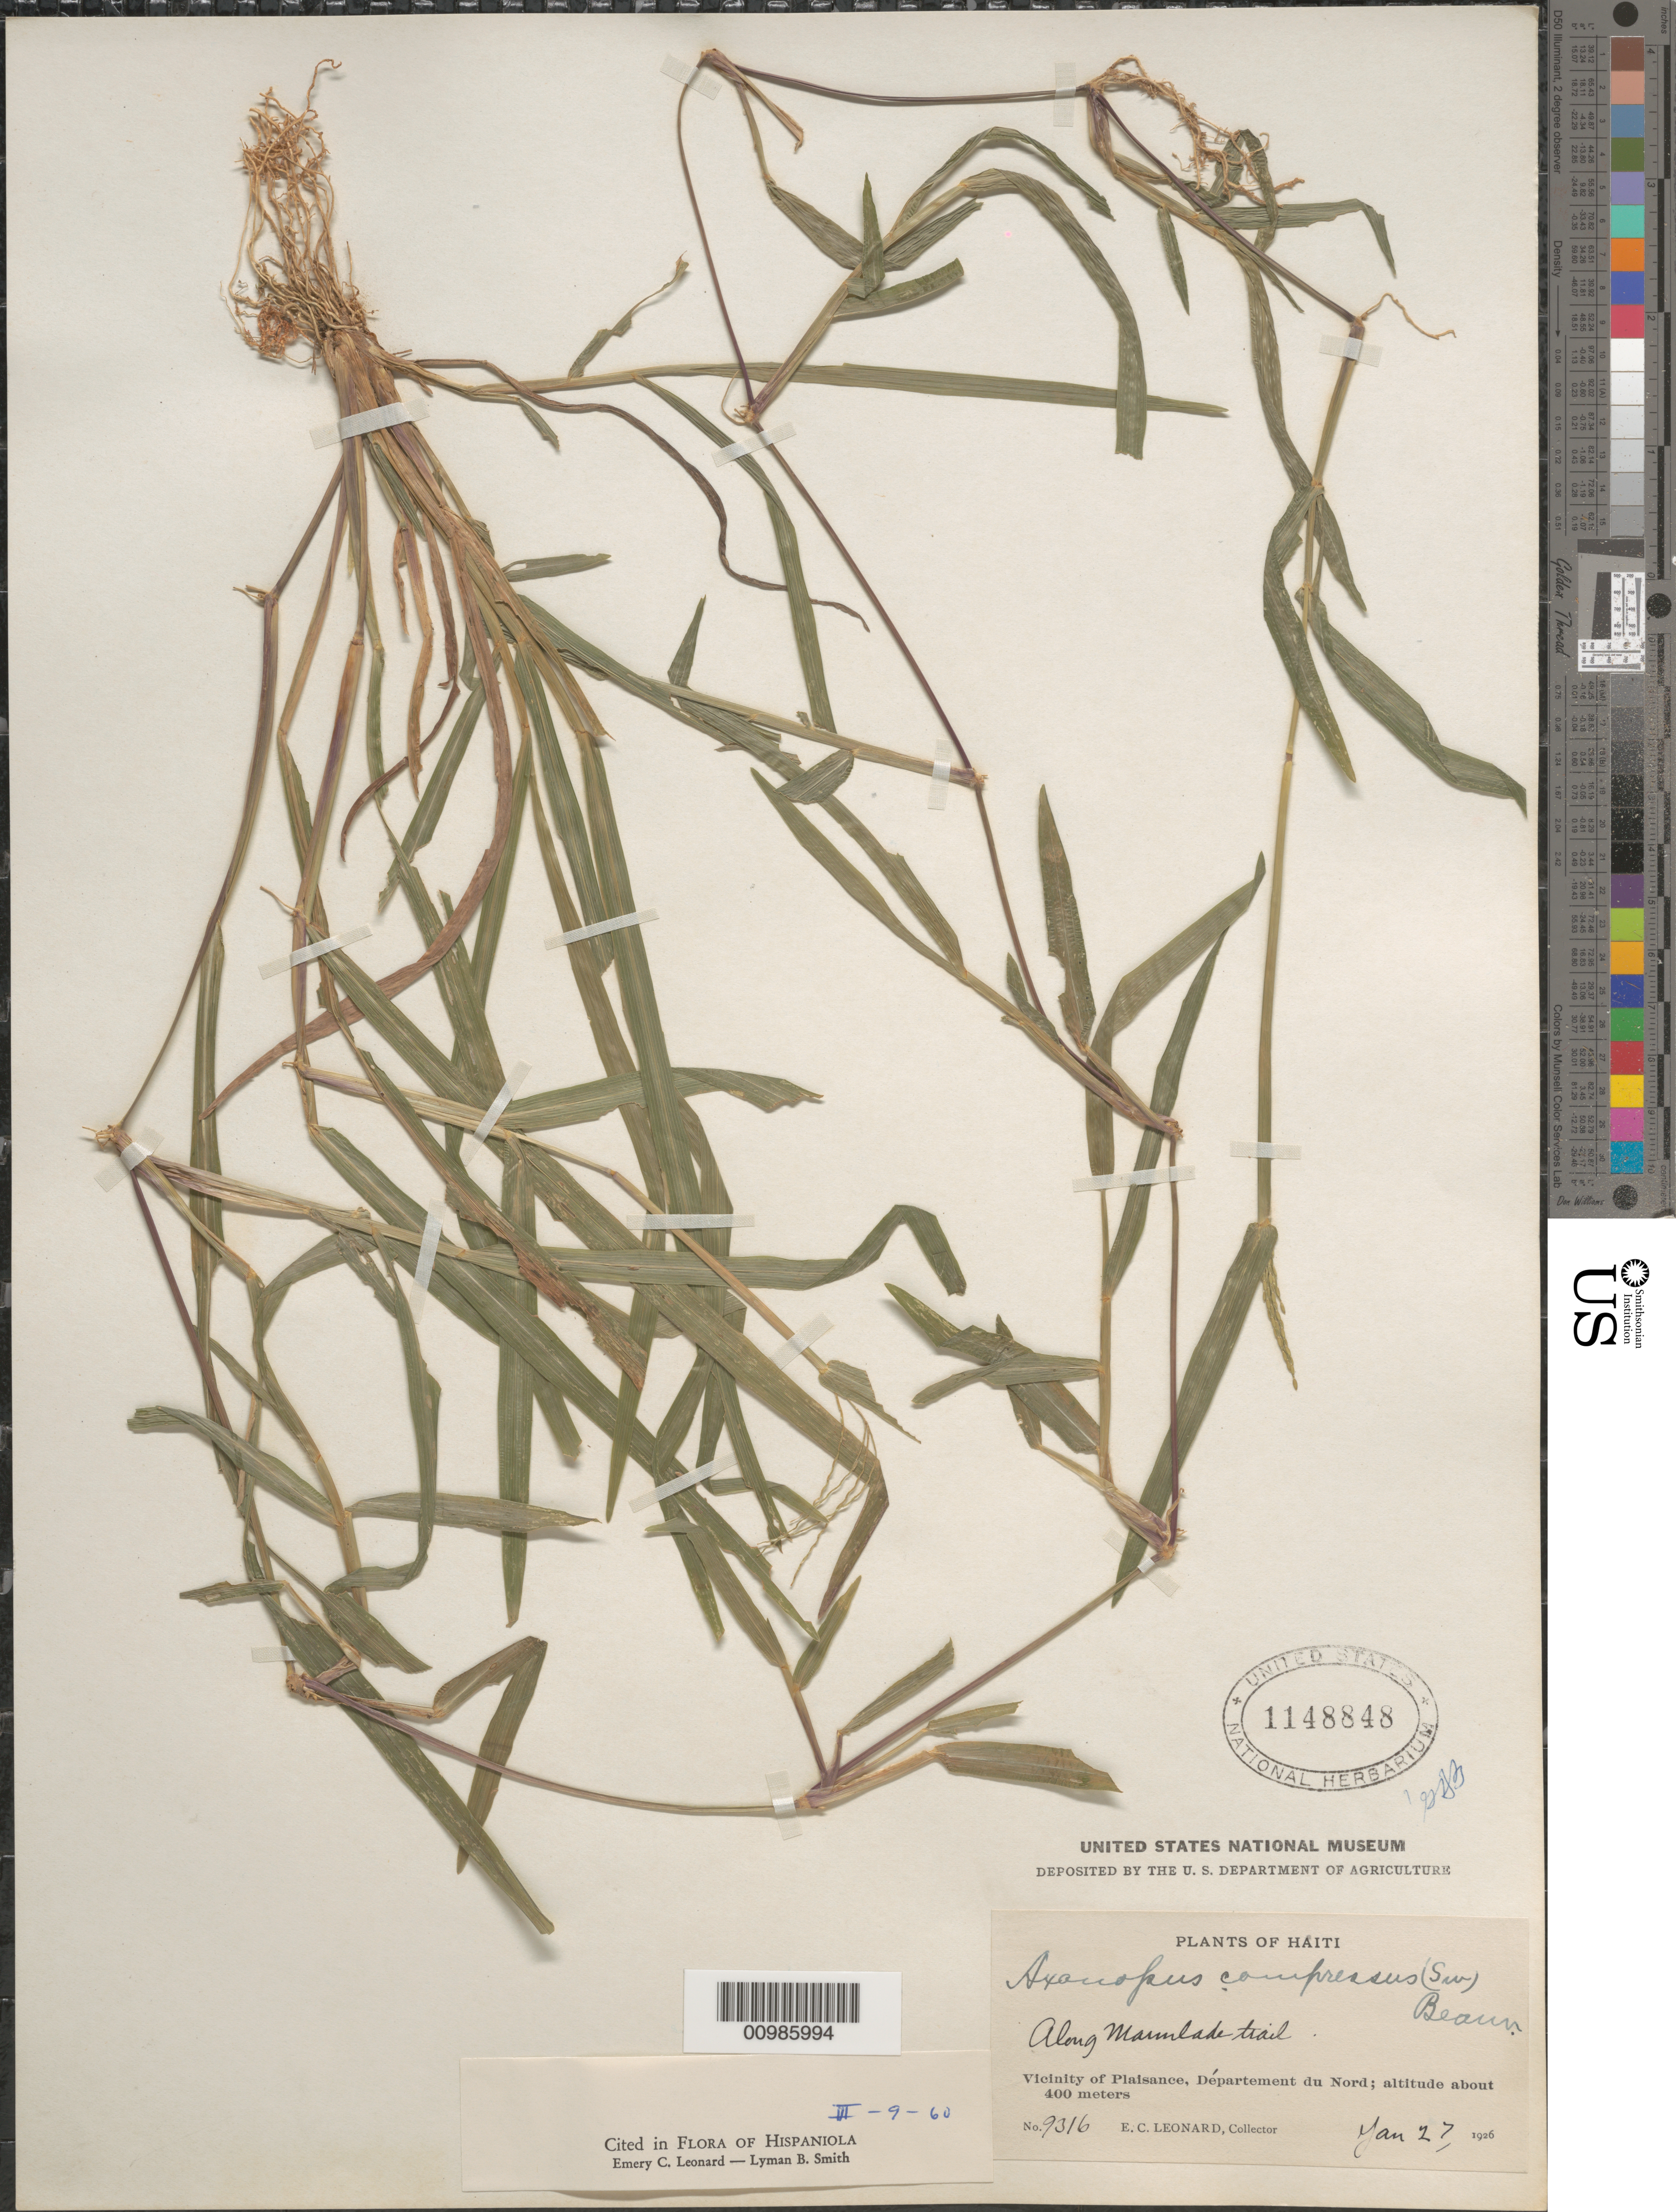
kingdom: Plantae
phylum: Tracheophyta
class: Liliopsida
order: Poales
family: Poaceae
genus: Axonopus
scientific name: Axonopus compressus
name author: (Sw.) P. Beauv.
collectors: E. C. Leonard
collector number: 9316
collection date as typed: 27 Jan 1926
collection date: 1926-01-27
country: Haiti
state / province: Nord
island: Hispaniola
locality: Vicinity of Plaisance, along Marmelade Trail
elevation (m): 400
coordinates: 0 N, 0 E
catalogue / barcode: US 1148848